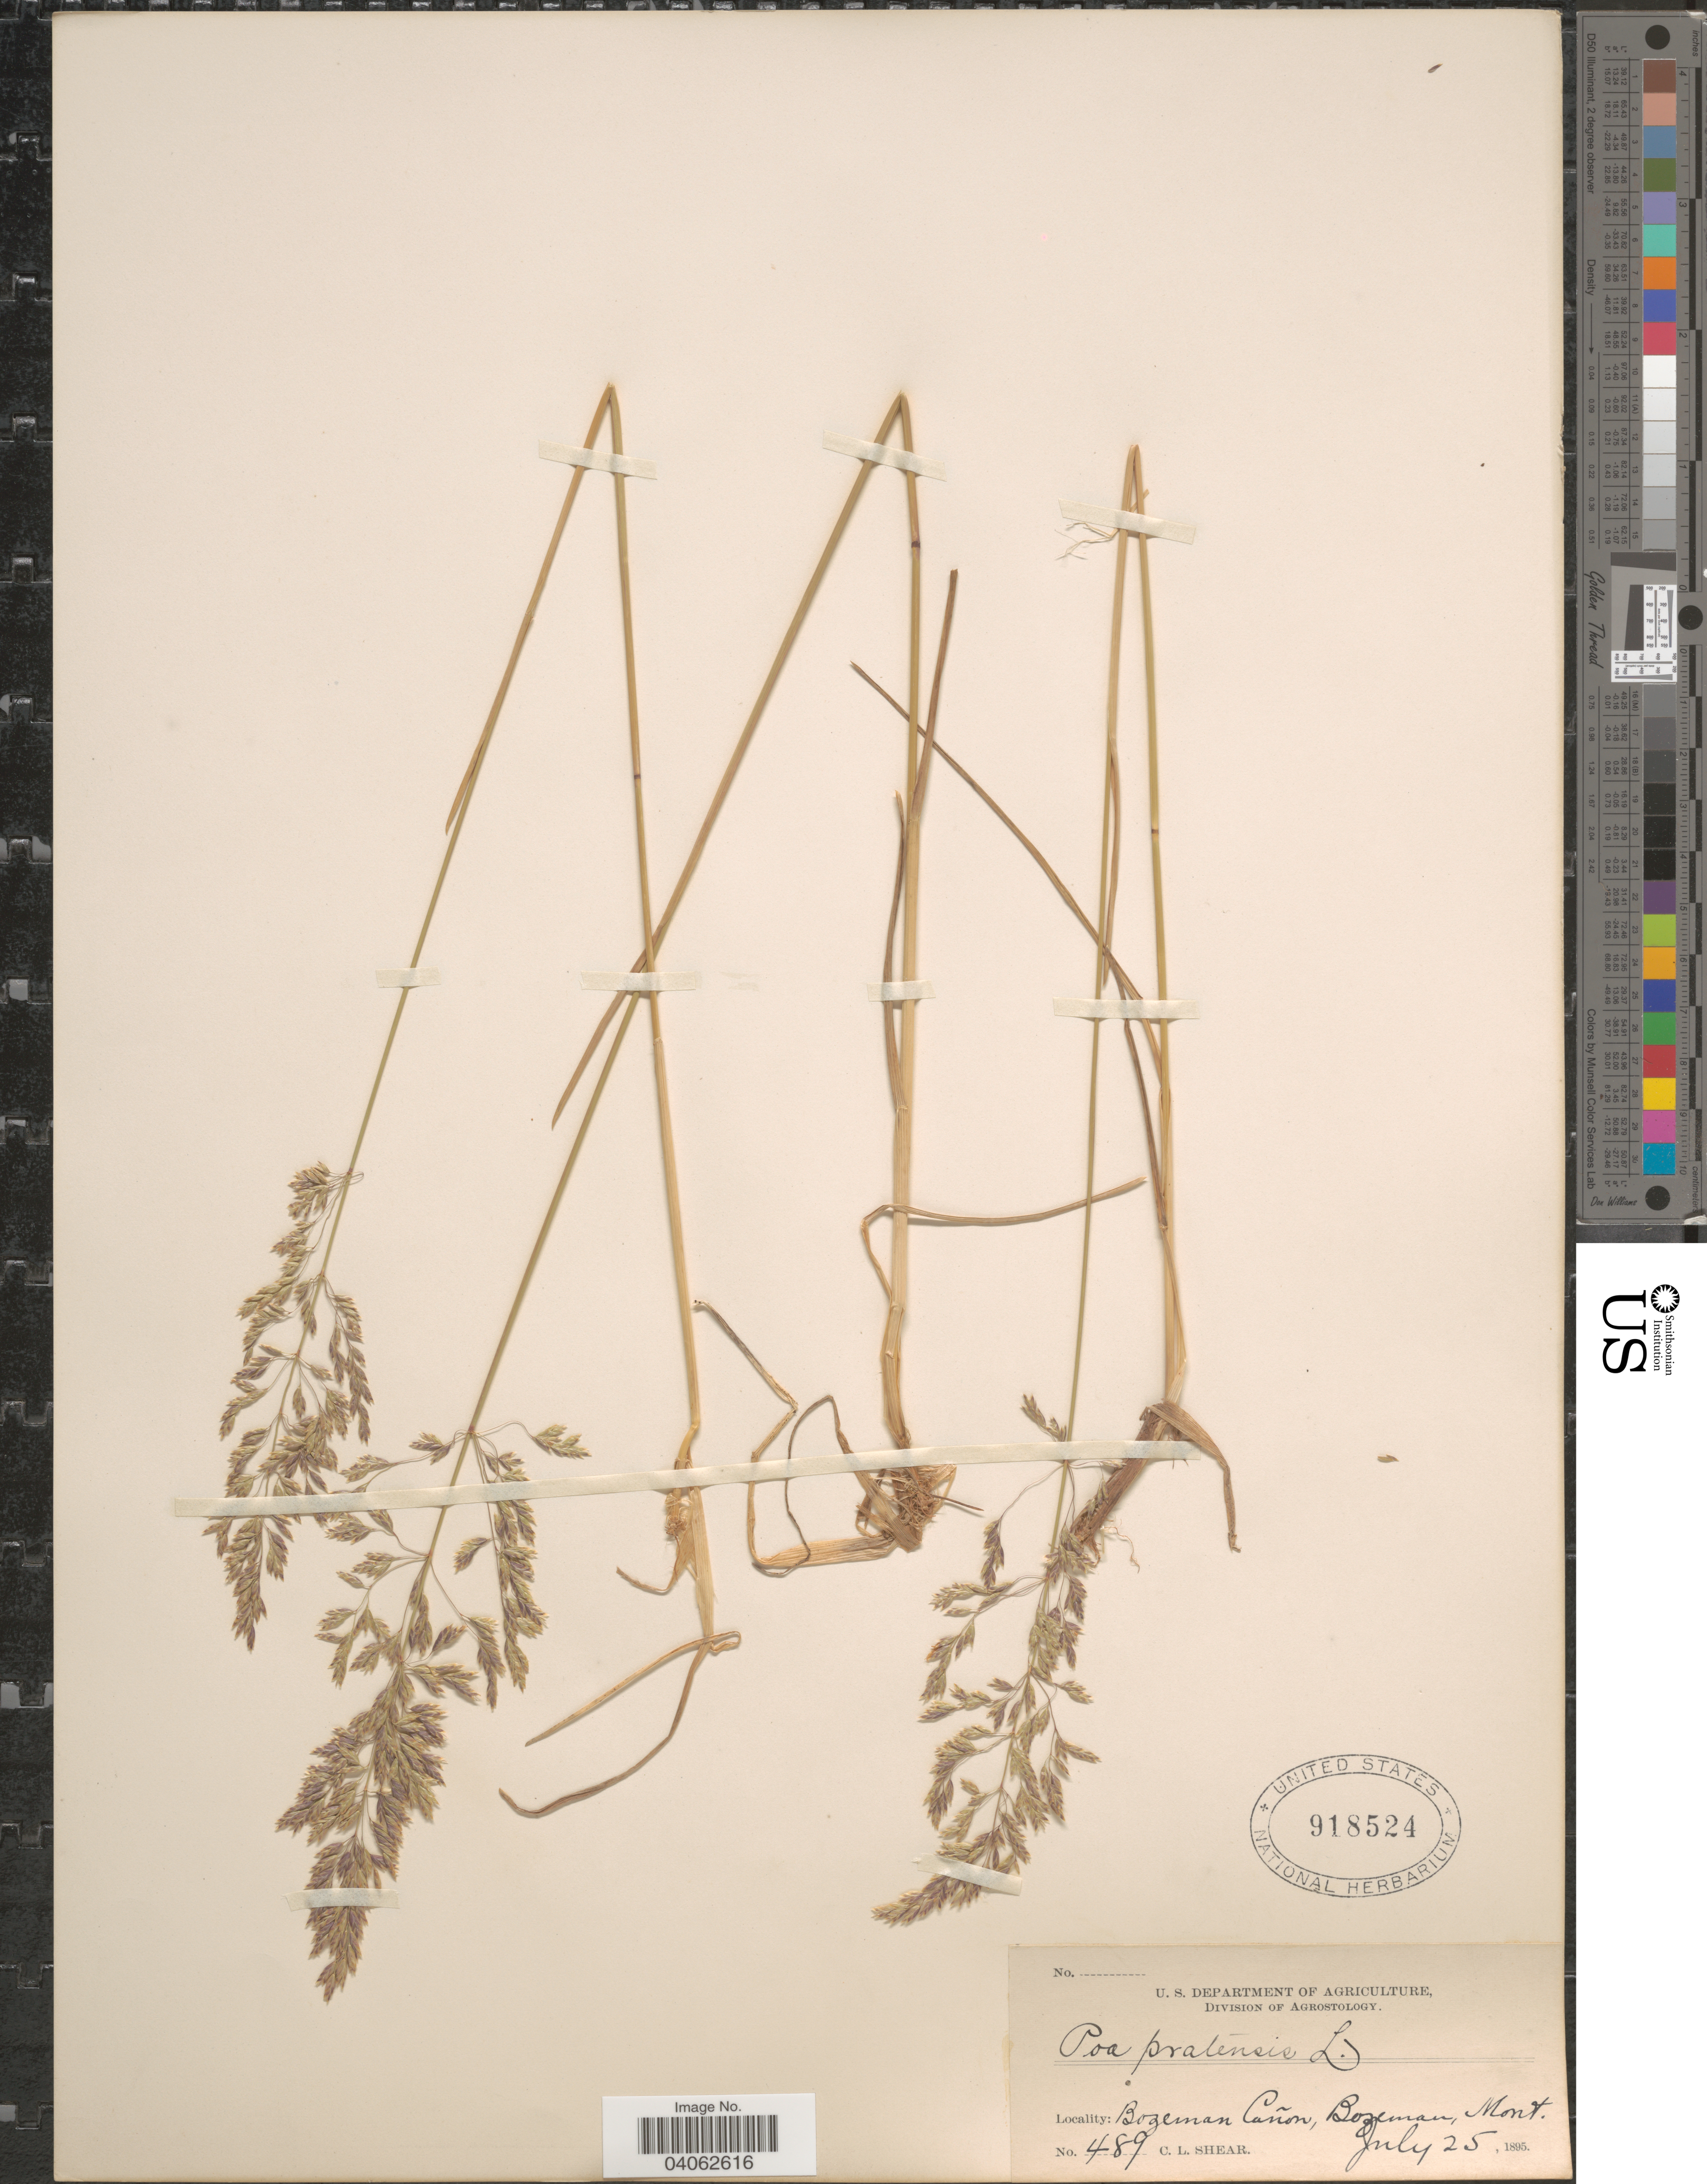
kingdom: Plantae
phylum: Tracheophyta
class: Liliopsida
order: Poales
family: Poaceae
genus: Poa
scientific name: Poa pratensis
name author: L.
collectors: C. L. Shear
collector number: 489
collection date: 1895-07-25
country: United States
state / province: Montana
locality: Bozeman Cañon, Bozeman.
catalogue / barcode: US 918524